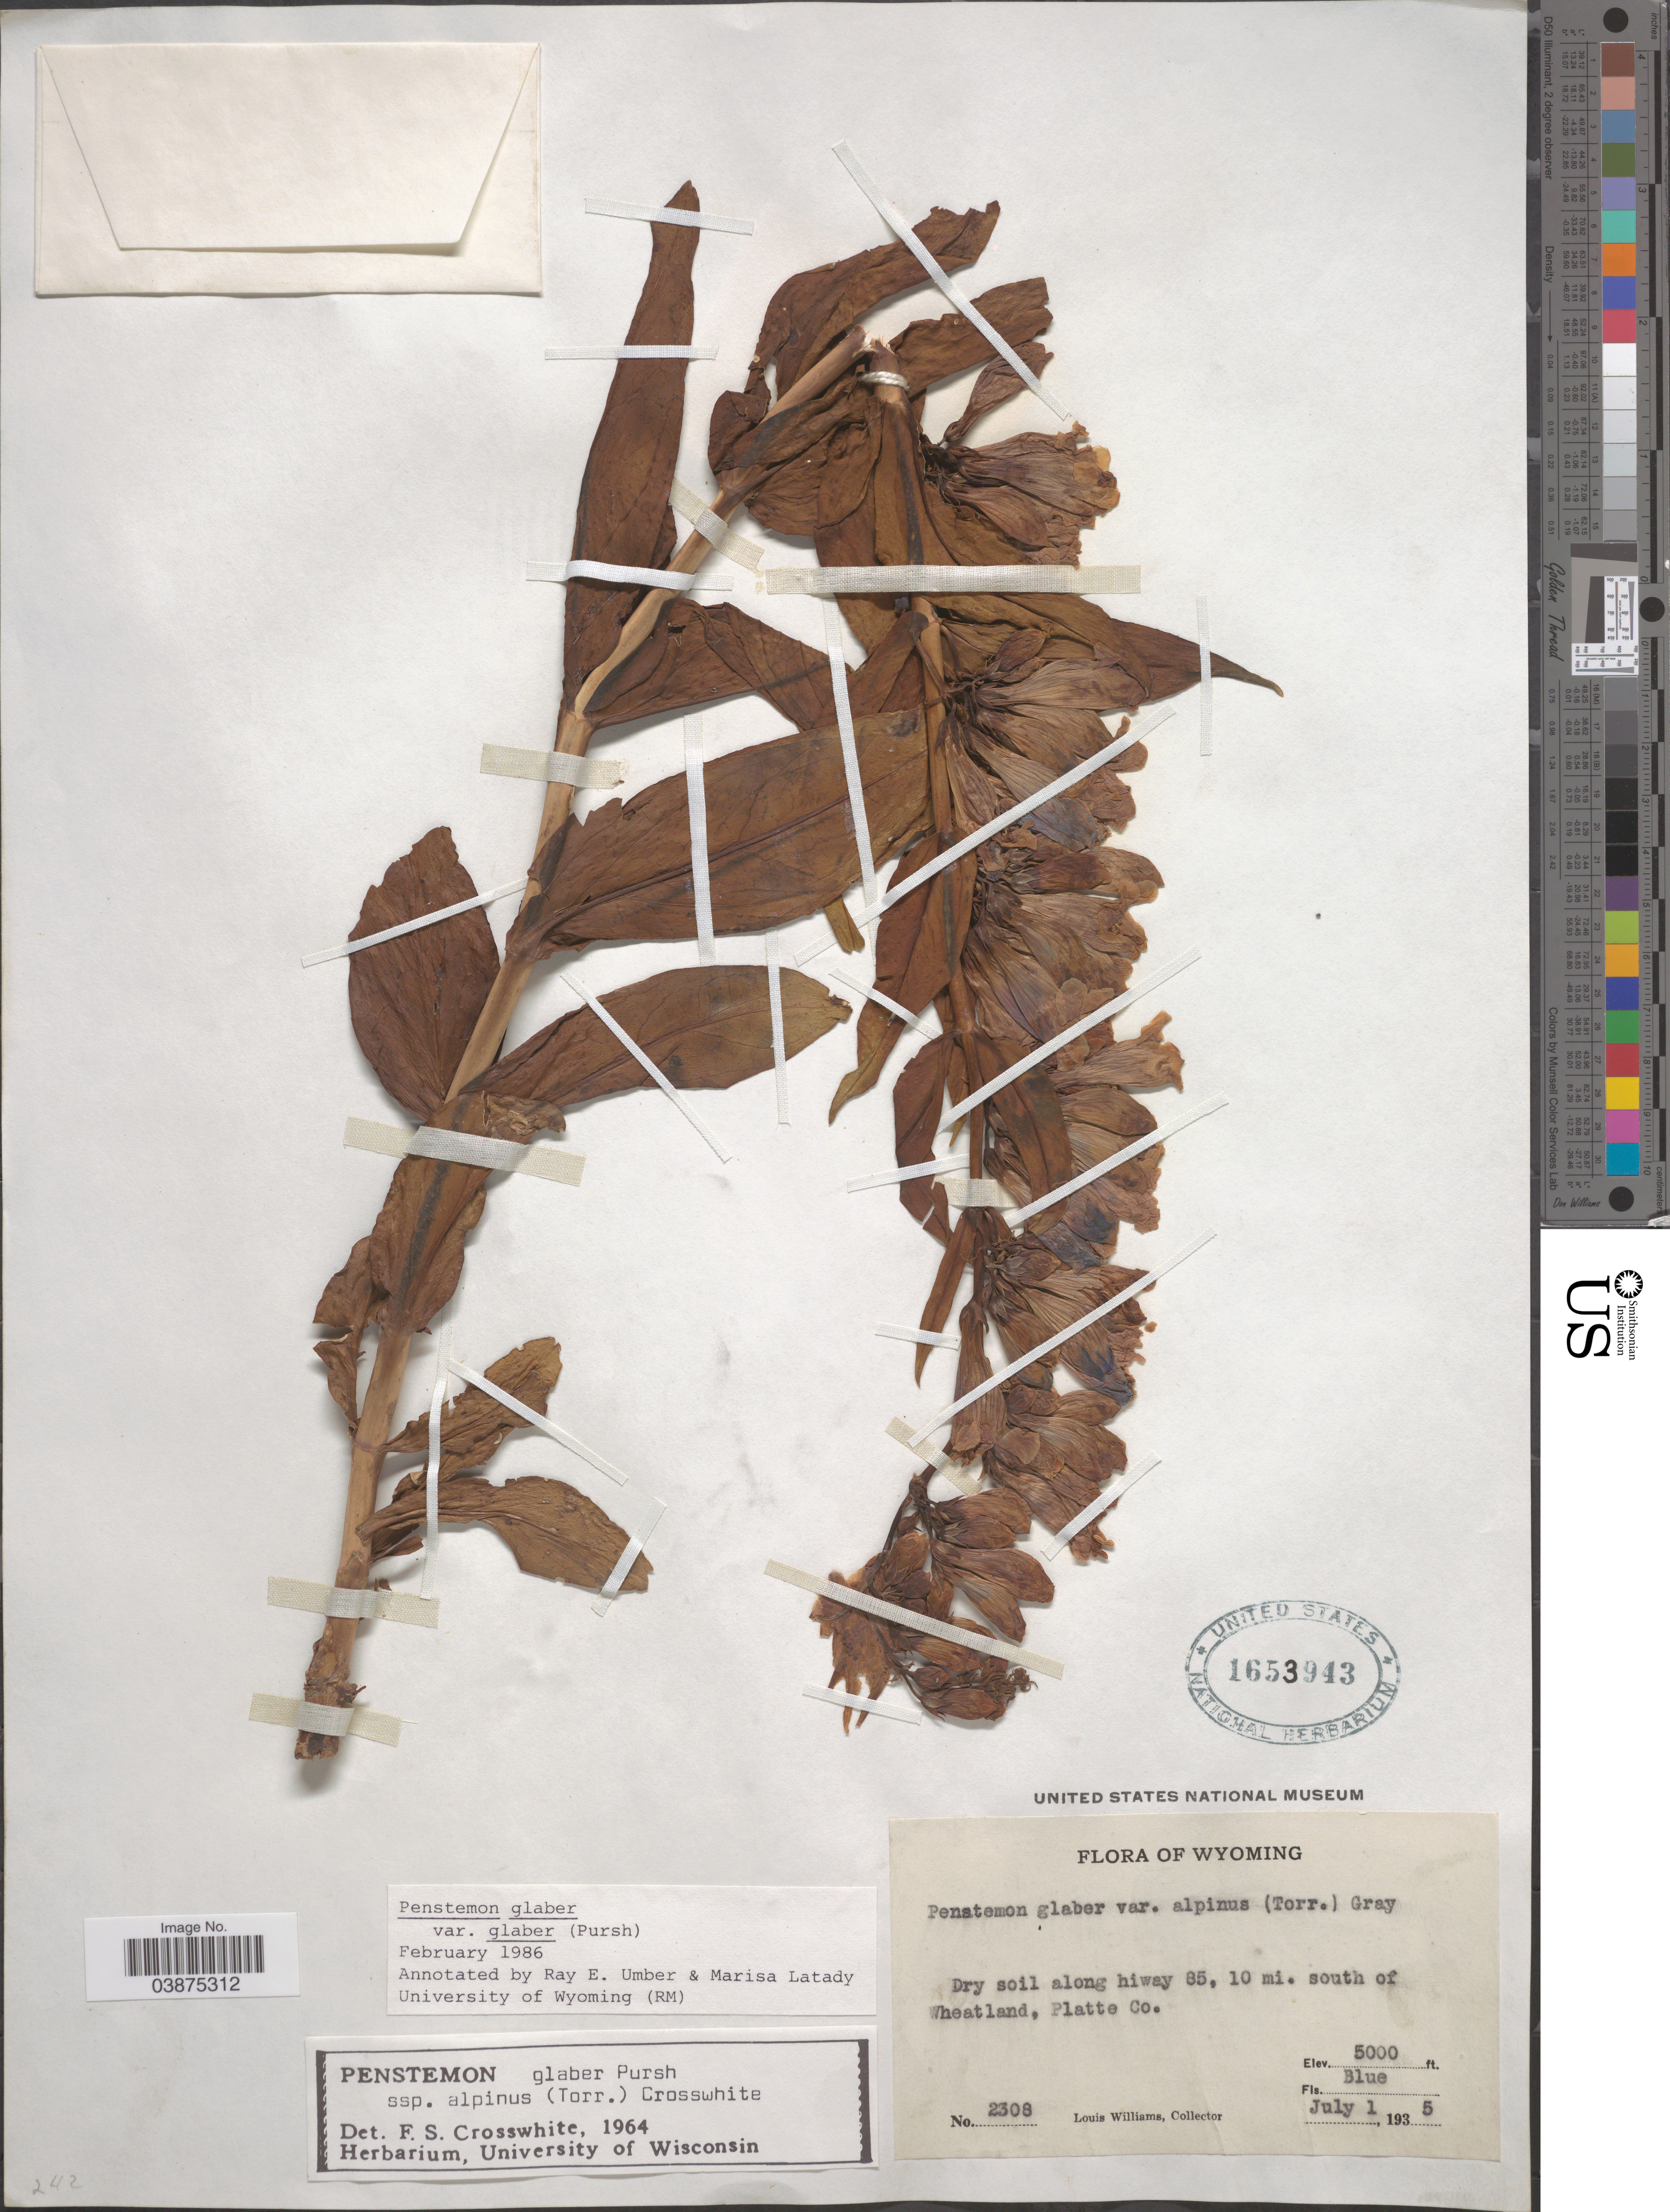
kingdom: Plantae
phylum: Tracheophyta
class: Magnoliopsida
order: Lamiales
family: Plantaginaceae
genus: Penstemon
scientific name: Penstemon glaber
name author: Pursh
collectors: L. Williams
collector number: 2308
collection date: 1935-07-01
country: United States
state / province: Wyoming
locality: Dry soil along hiway 85, 10 mi. south of Wheatland, Platte Co.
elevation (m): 1524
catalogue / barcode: US 1653943